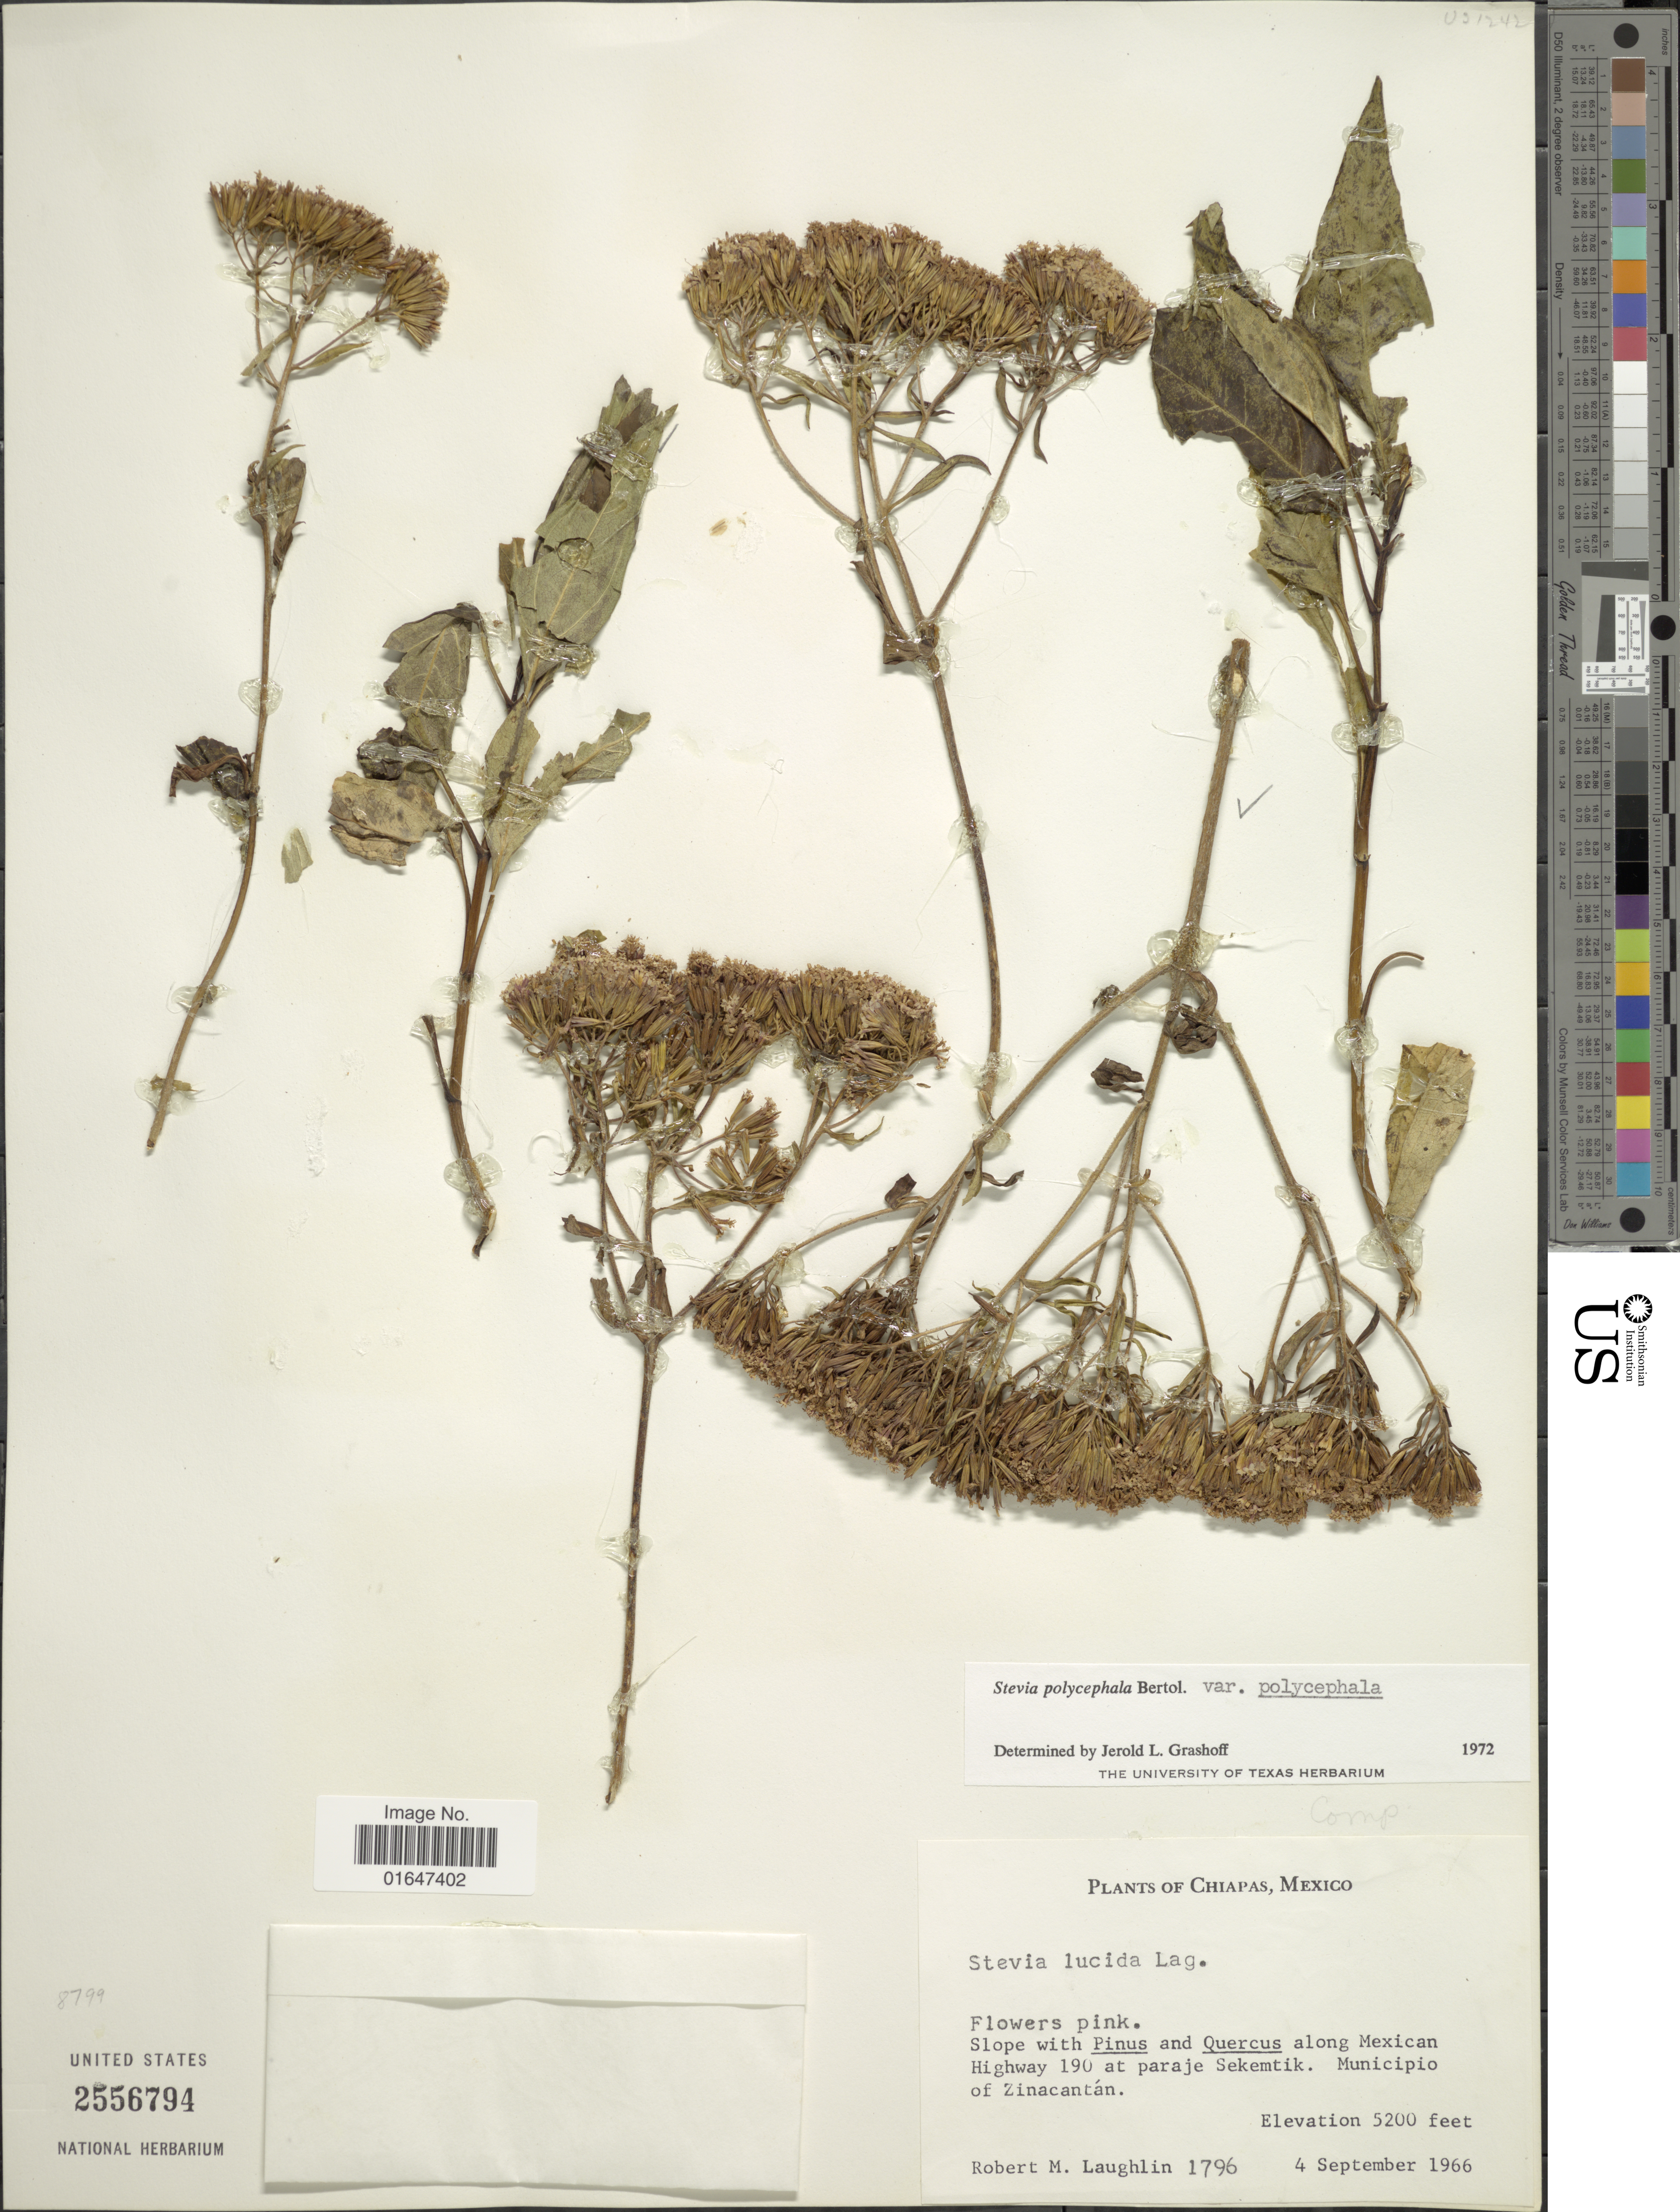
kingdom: Plantae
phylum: Tracheophyta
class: Magnoliopsida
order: Asterales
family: Asteraceae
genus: Stevia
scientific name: Stevia subpubescens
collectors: R. M. Laughlin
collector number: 1796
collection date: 1966-09-04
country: Mexico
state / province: Chiapas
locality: Along Mexican Highway 190 at paraje Sekemtik, Municipio of Zinacantan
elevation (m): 1585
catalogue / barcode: US 2556794